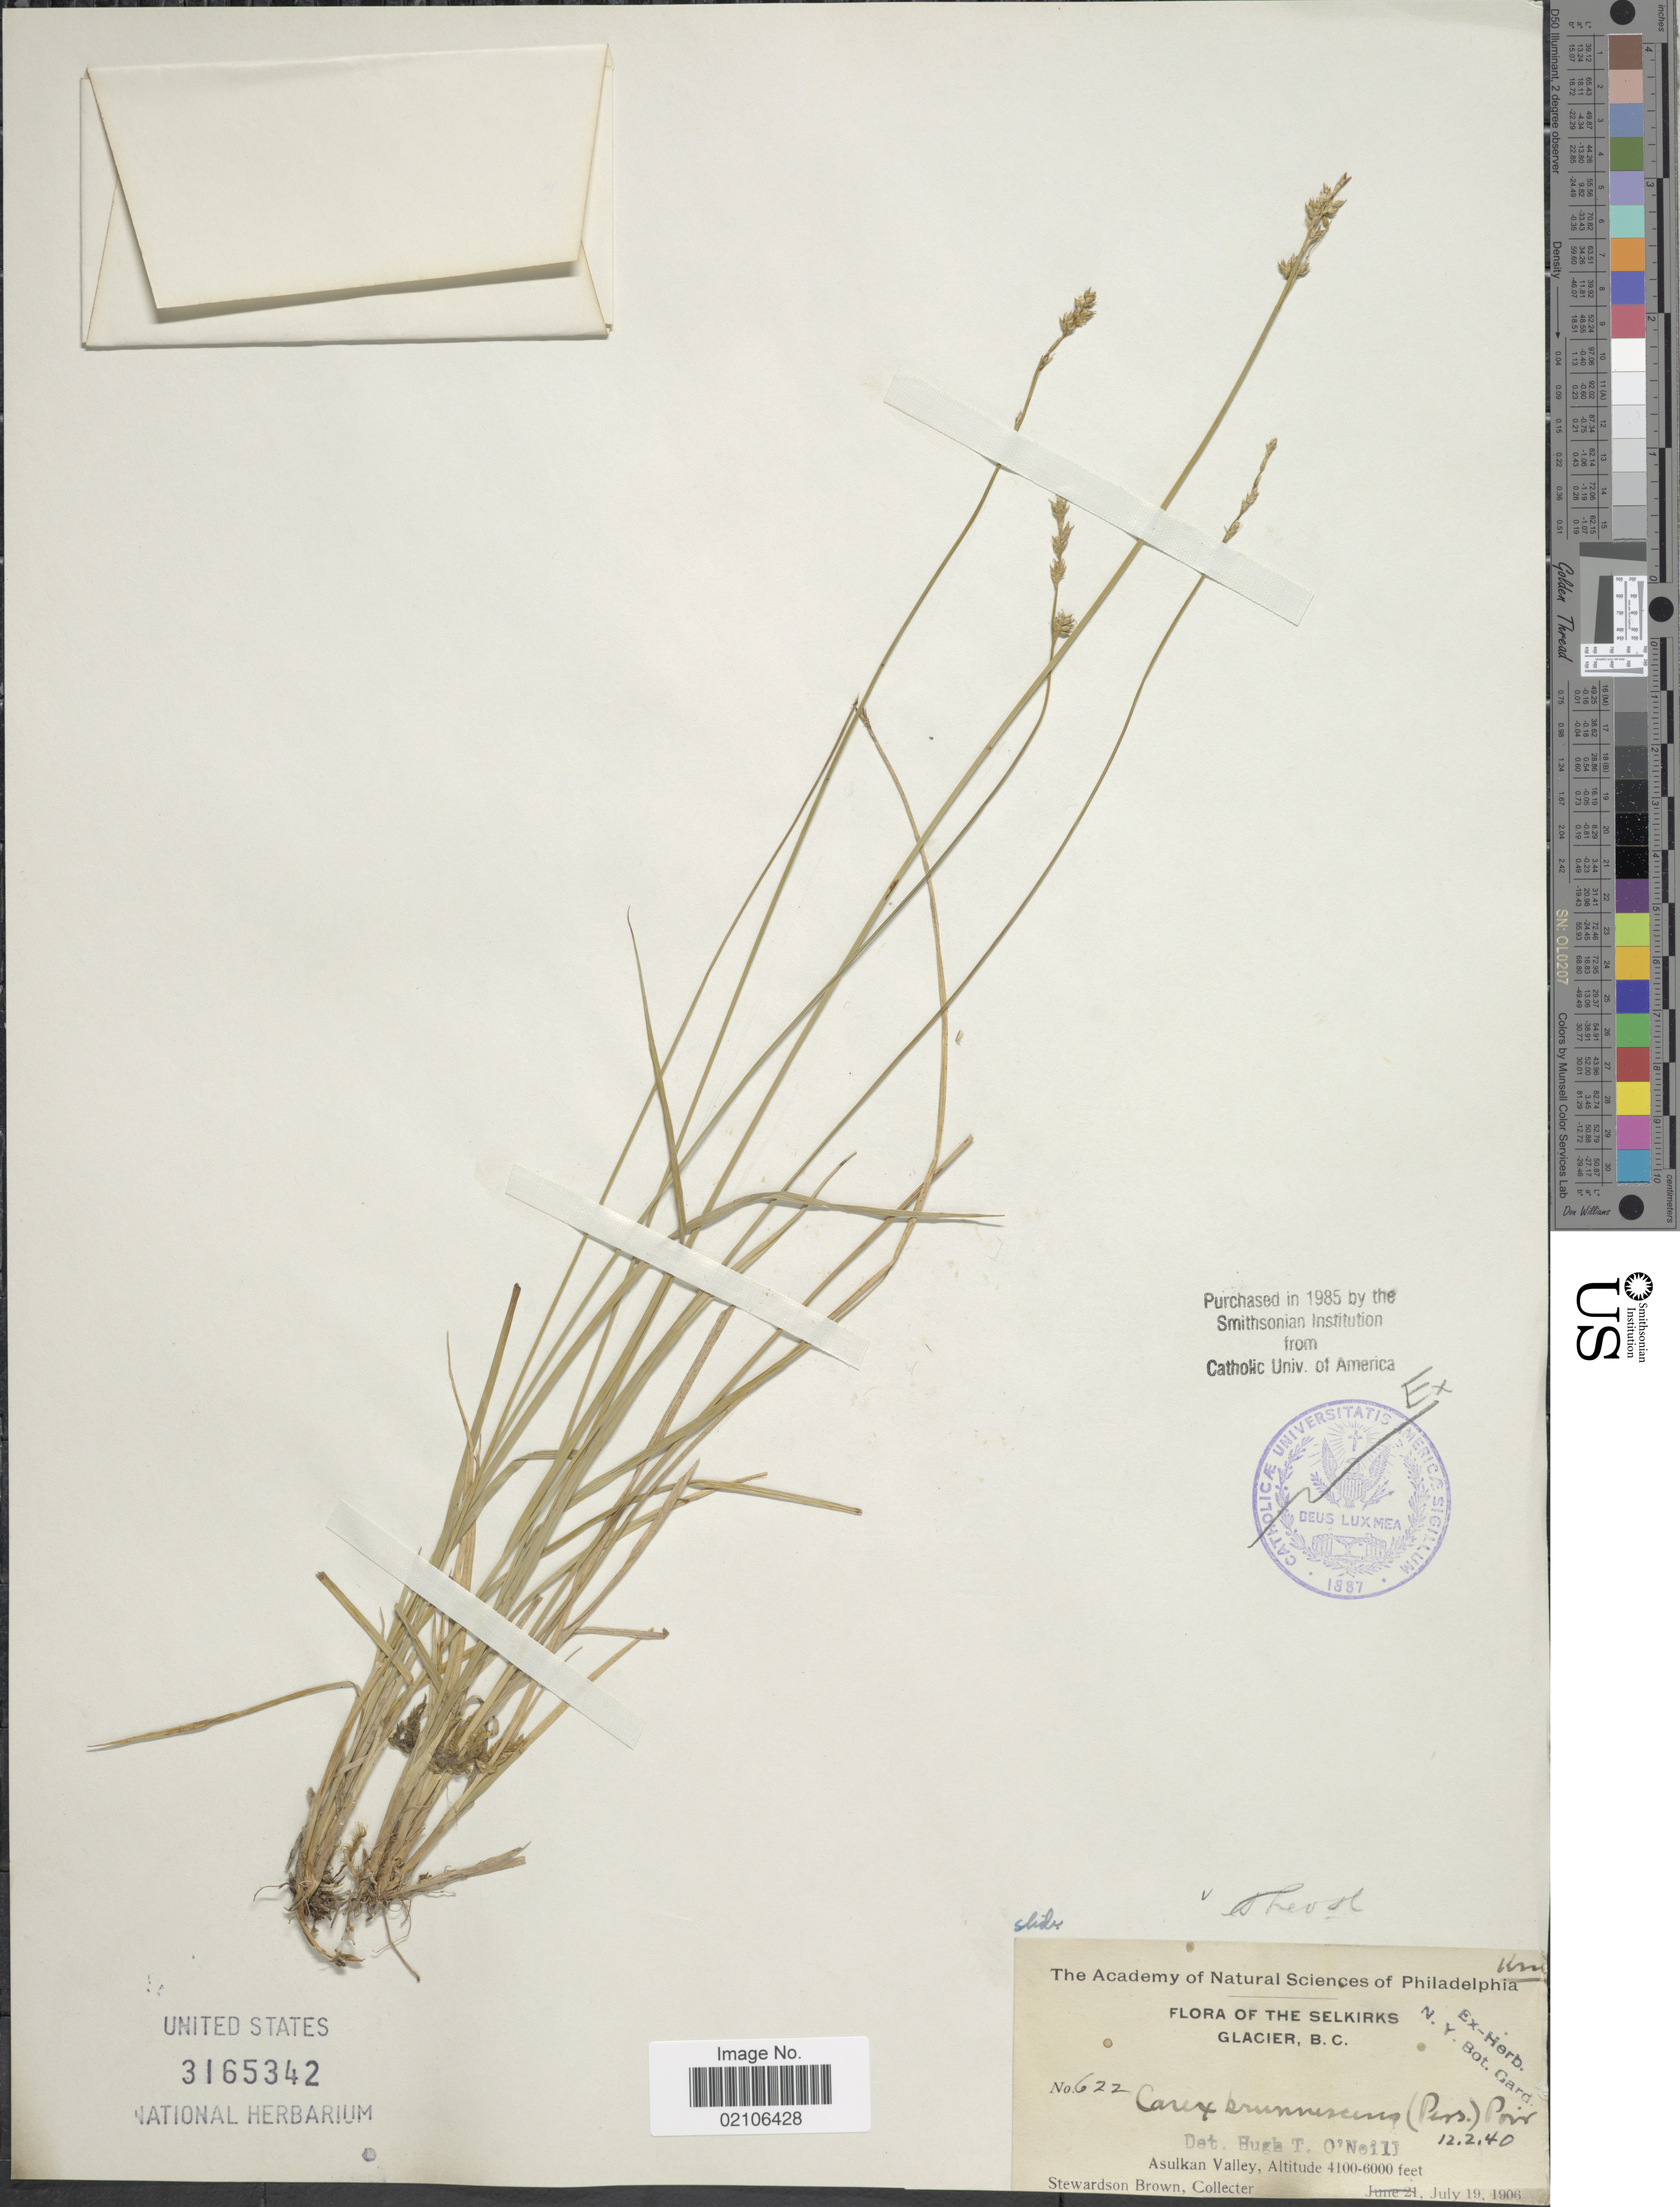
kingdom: Plantae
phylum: Tracheophyta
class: Liliopsida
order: Poales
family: Cyperaceae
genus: Carex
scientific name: Carex brunnescens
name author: (Pers.) Poir.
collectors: S. Brown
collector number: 622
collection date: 1906-07-19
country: Canada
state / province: British Columbia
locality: The Selkirks, Glacier B.C., Asulkan Valley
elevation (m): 1250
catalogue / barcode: US 3165342